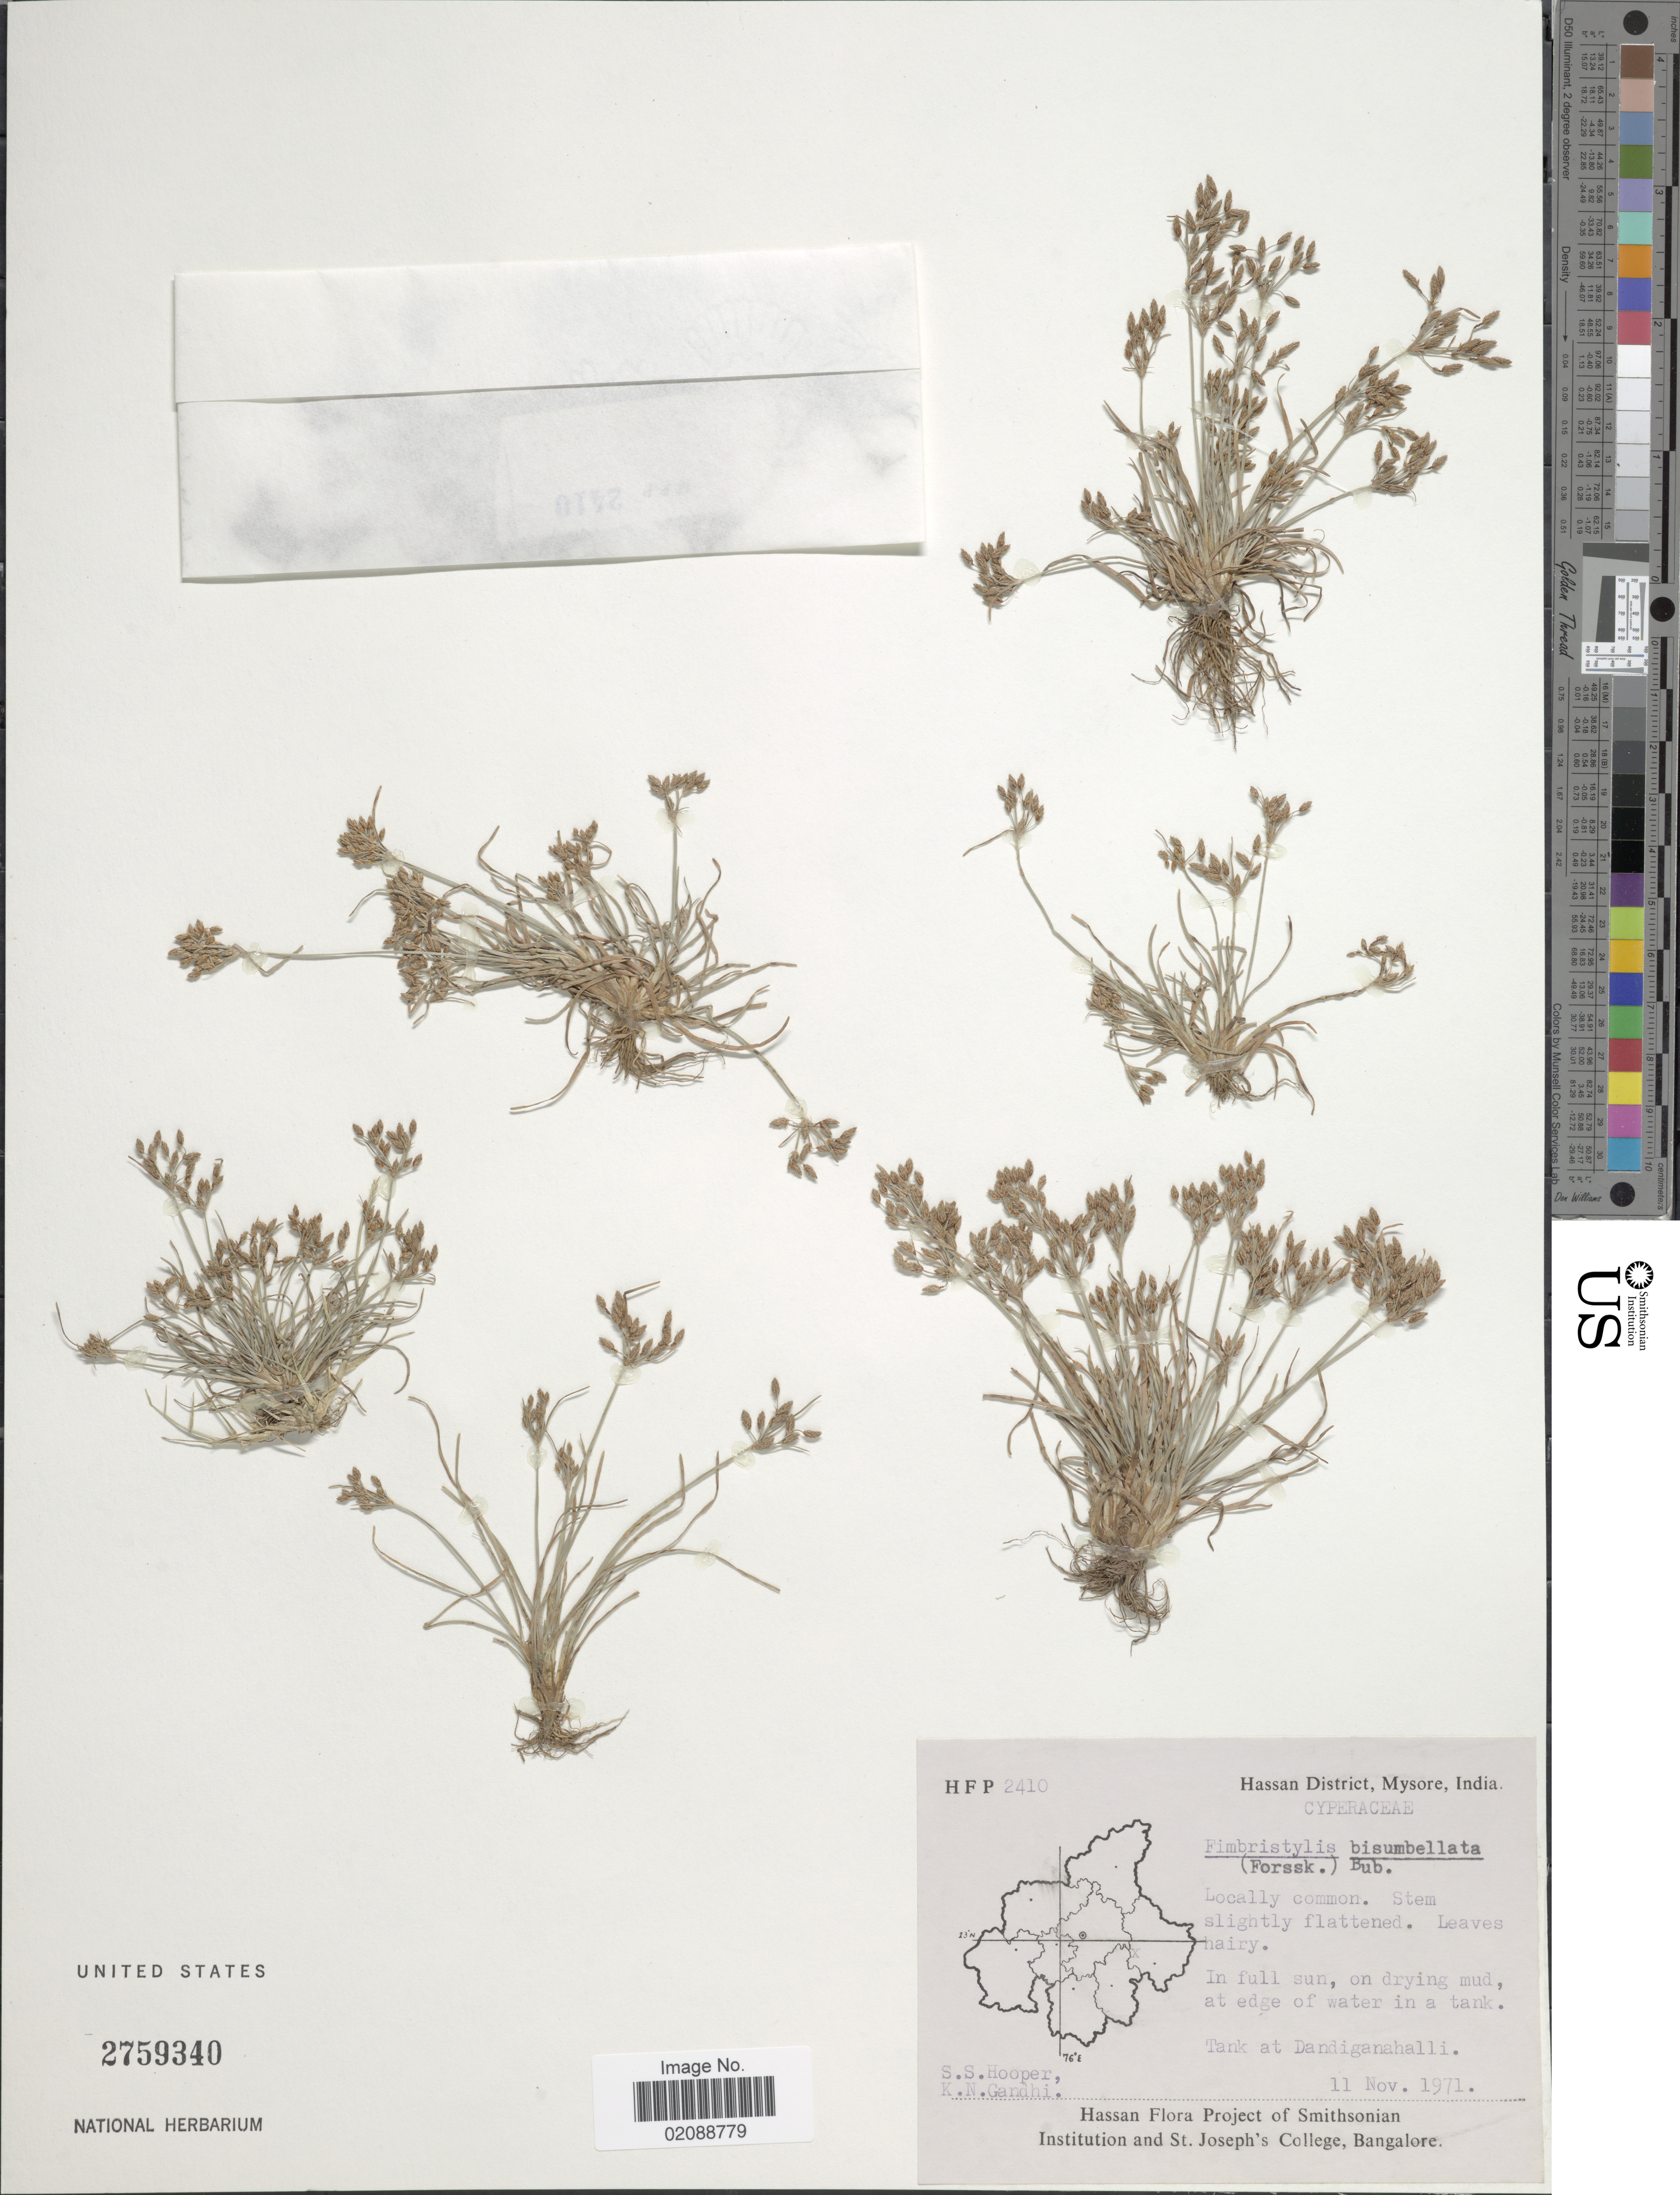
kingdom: Plantae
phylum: Tracheophyta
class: Liliopsida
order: Poales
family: Cyperaceae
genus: Fimbristylis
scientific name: Fimbristylis bisumbellata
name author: (Forssk.) Bubani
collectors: S. S. Hooper & K. N. Gandhi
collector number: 2410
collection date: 1971-11-11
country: India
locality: Hassan District, Mysore, tank at Danduganahalli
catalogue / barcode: US 2759340